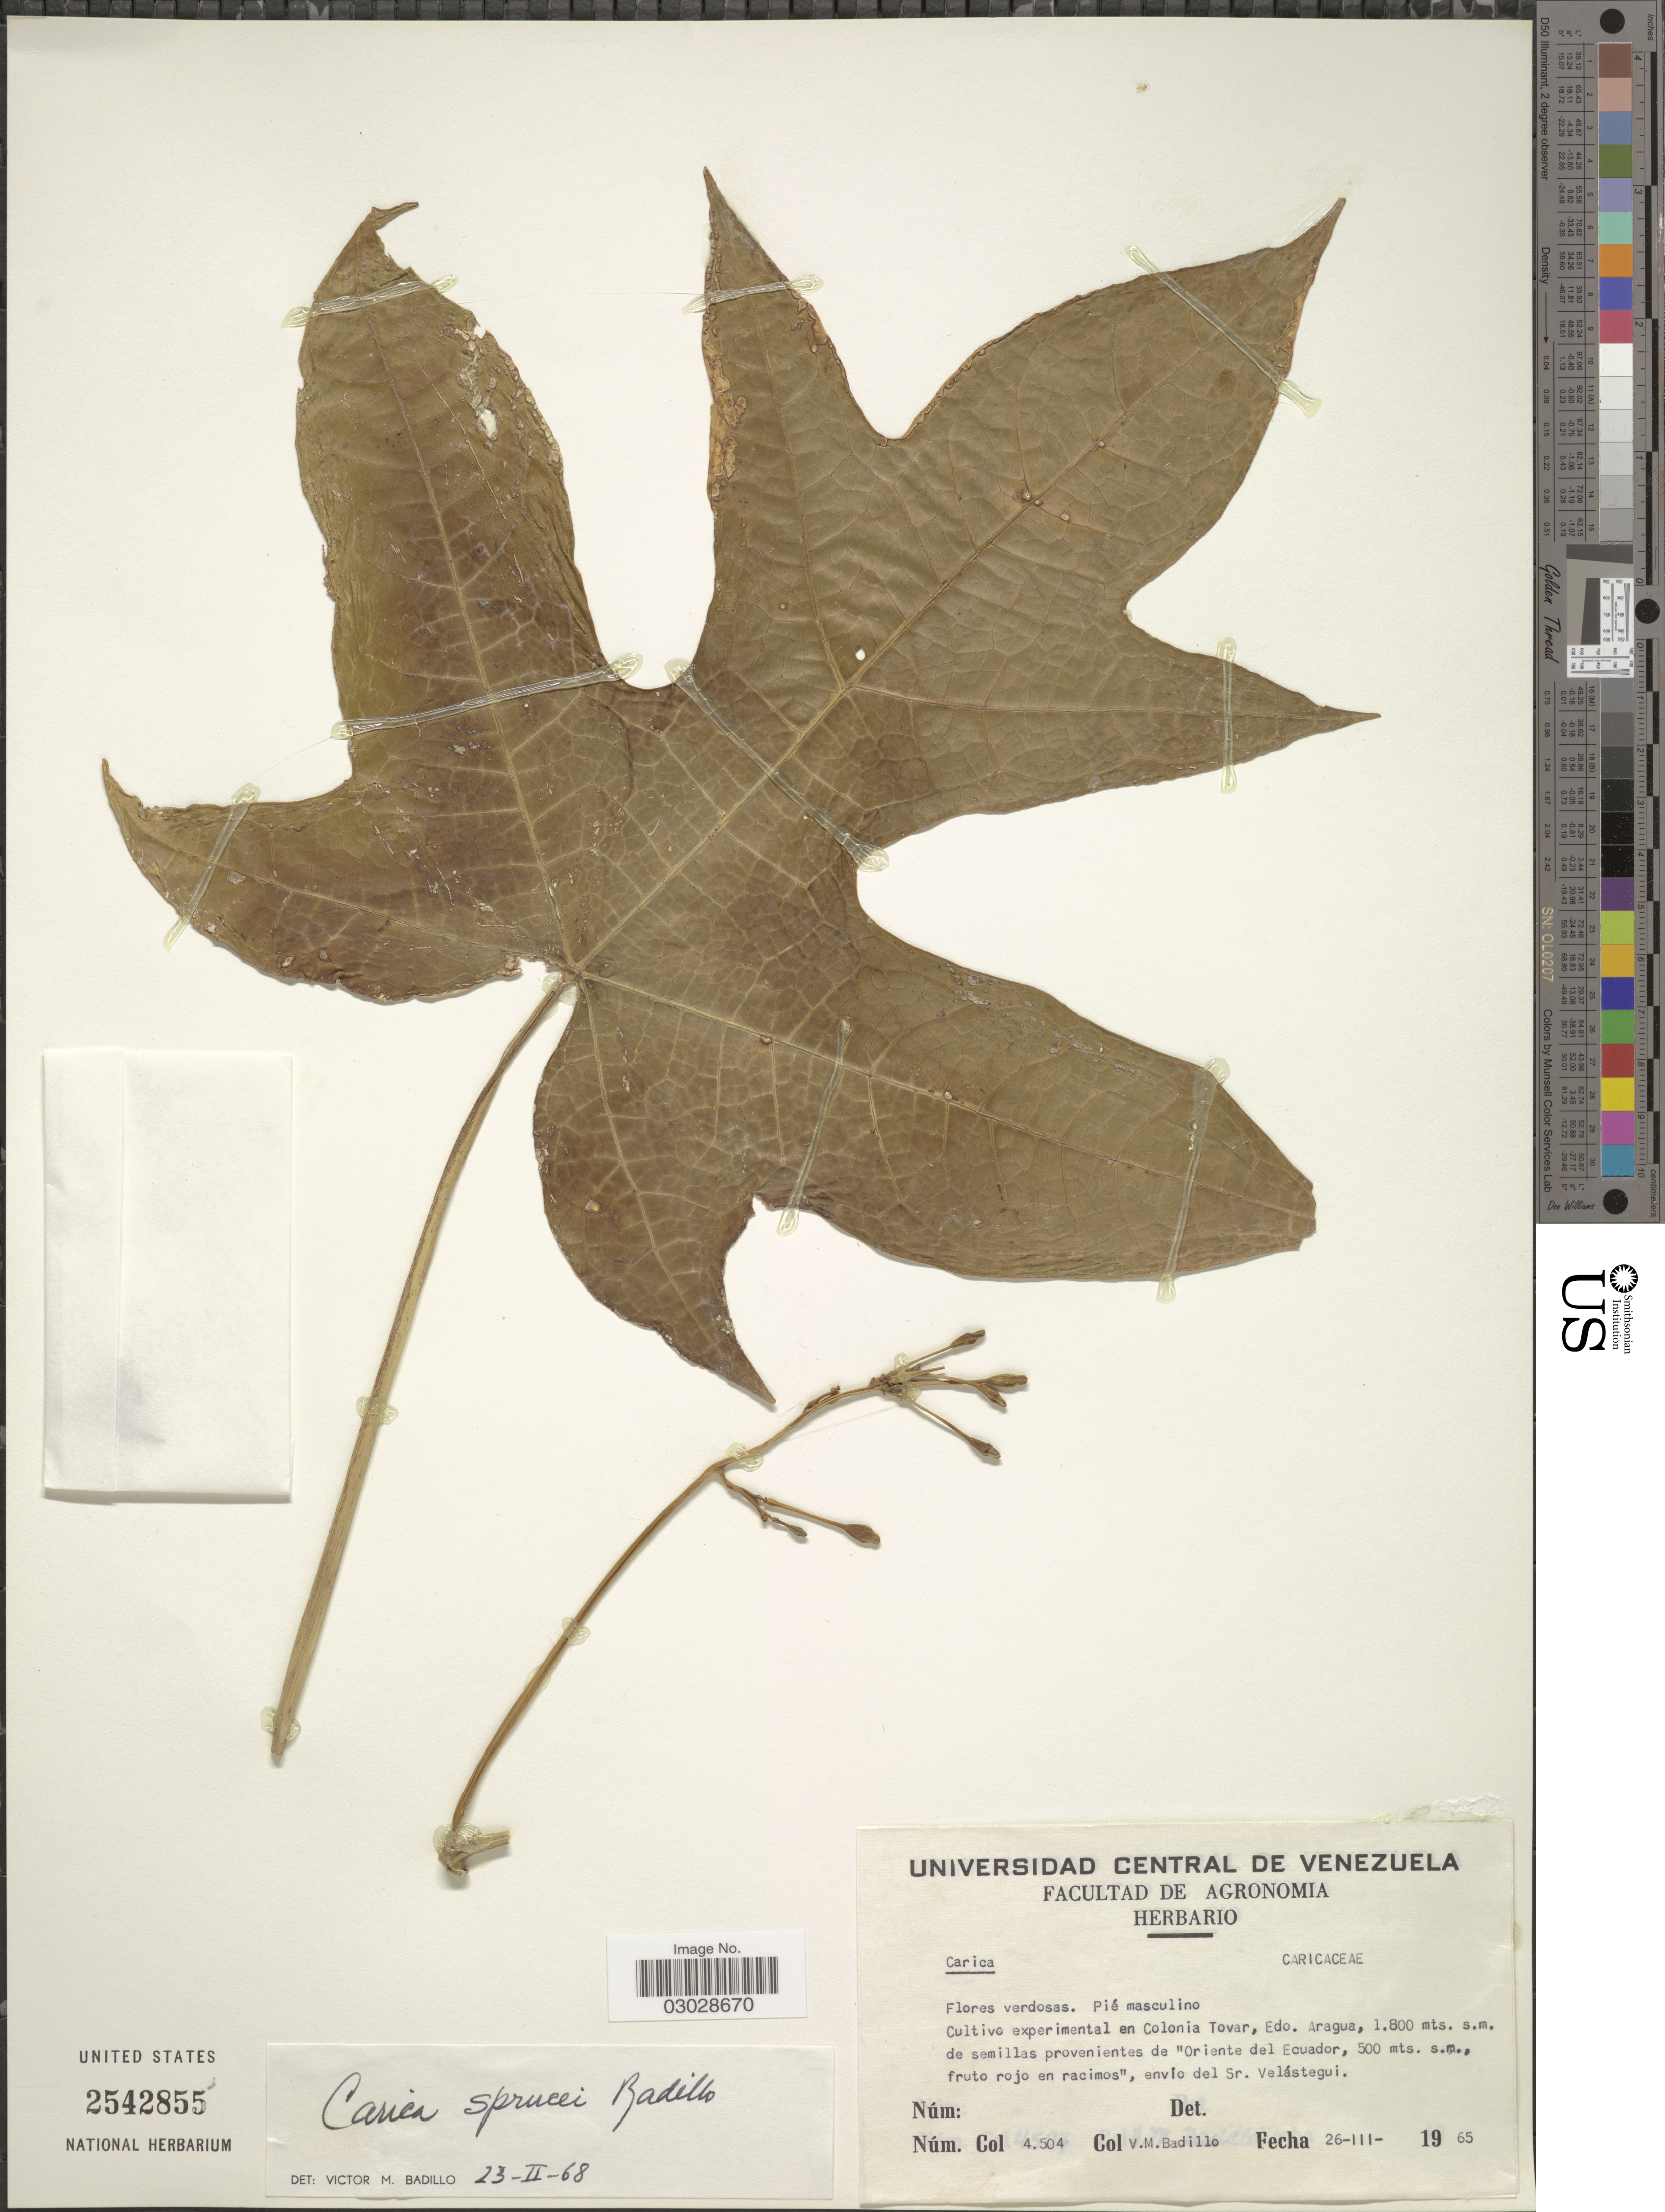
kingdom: Plantae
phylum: Tracheophyta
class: Magnoliopsida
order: Brassicales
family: Caricaceae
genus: Vasconcellea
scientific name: Vasconcellea sprucei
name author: (V.M. Badillo) V.M. Badillo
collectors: V. Badillo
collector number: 4504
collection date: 1965-03-26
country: Venezuela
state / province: Aragua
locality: Cultivo experimental en Colonia Tovar, Edo. Aragua, de semillas provenientes de "Oriente del Ecuador, fruto rojo en racimos", envio del Sr. Velástegui.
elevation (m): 500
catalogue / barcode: US 2542855